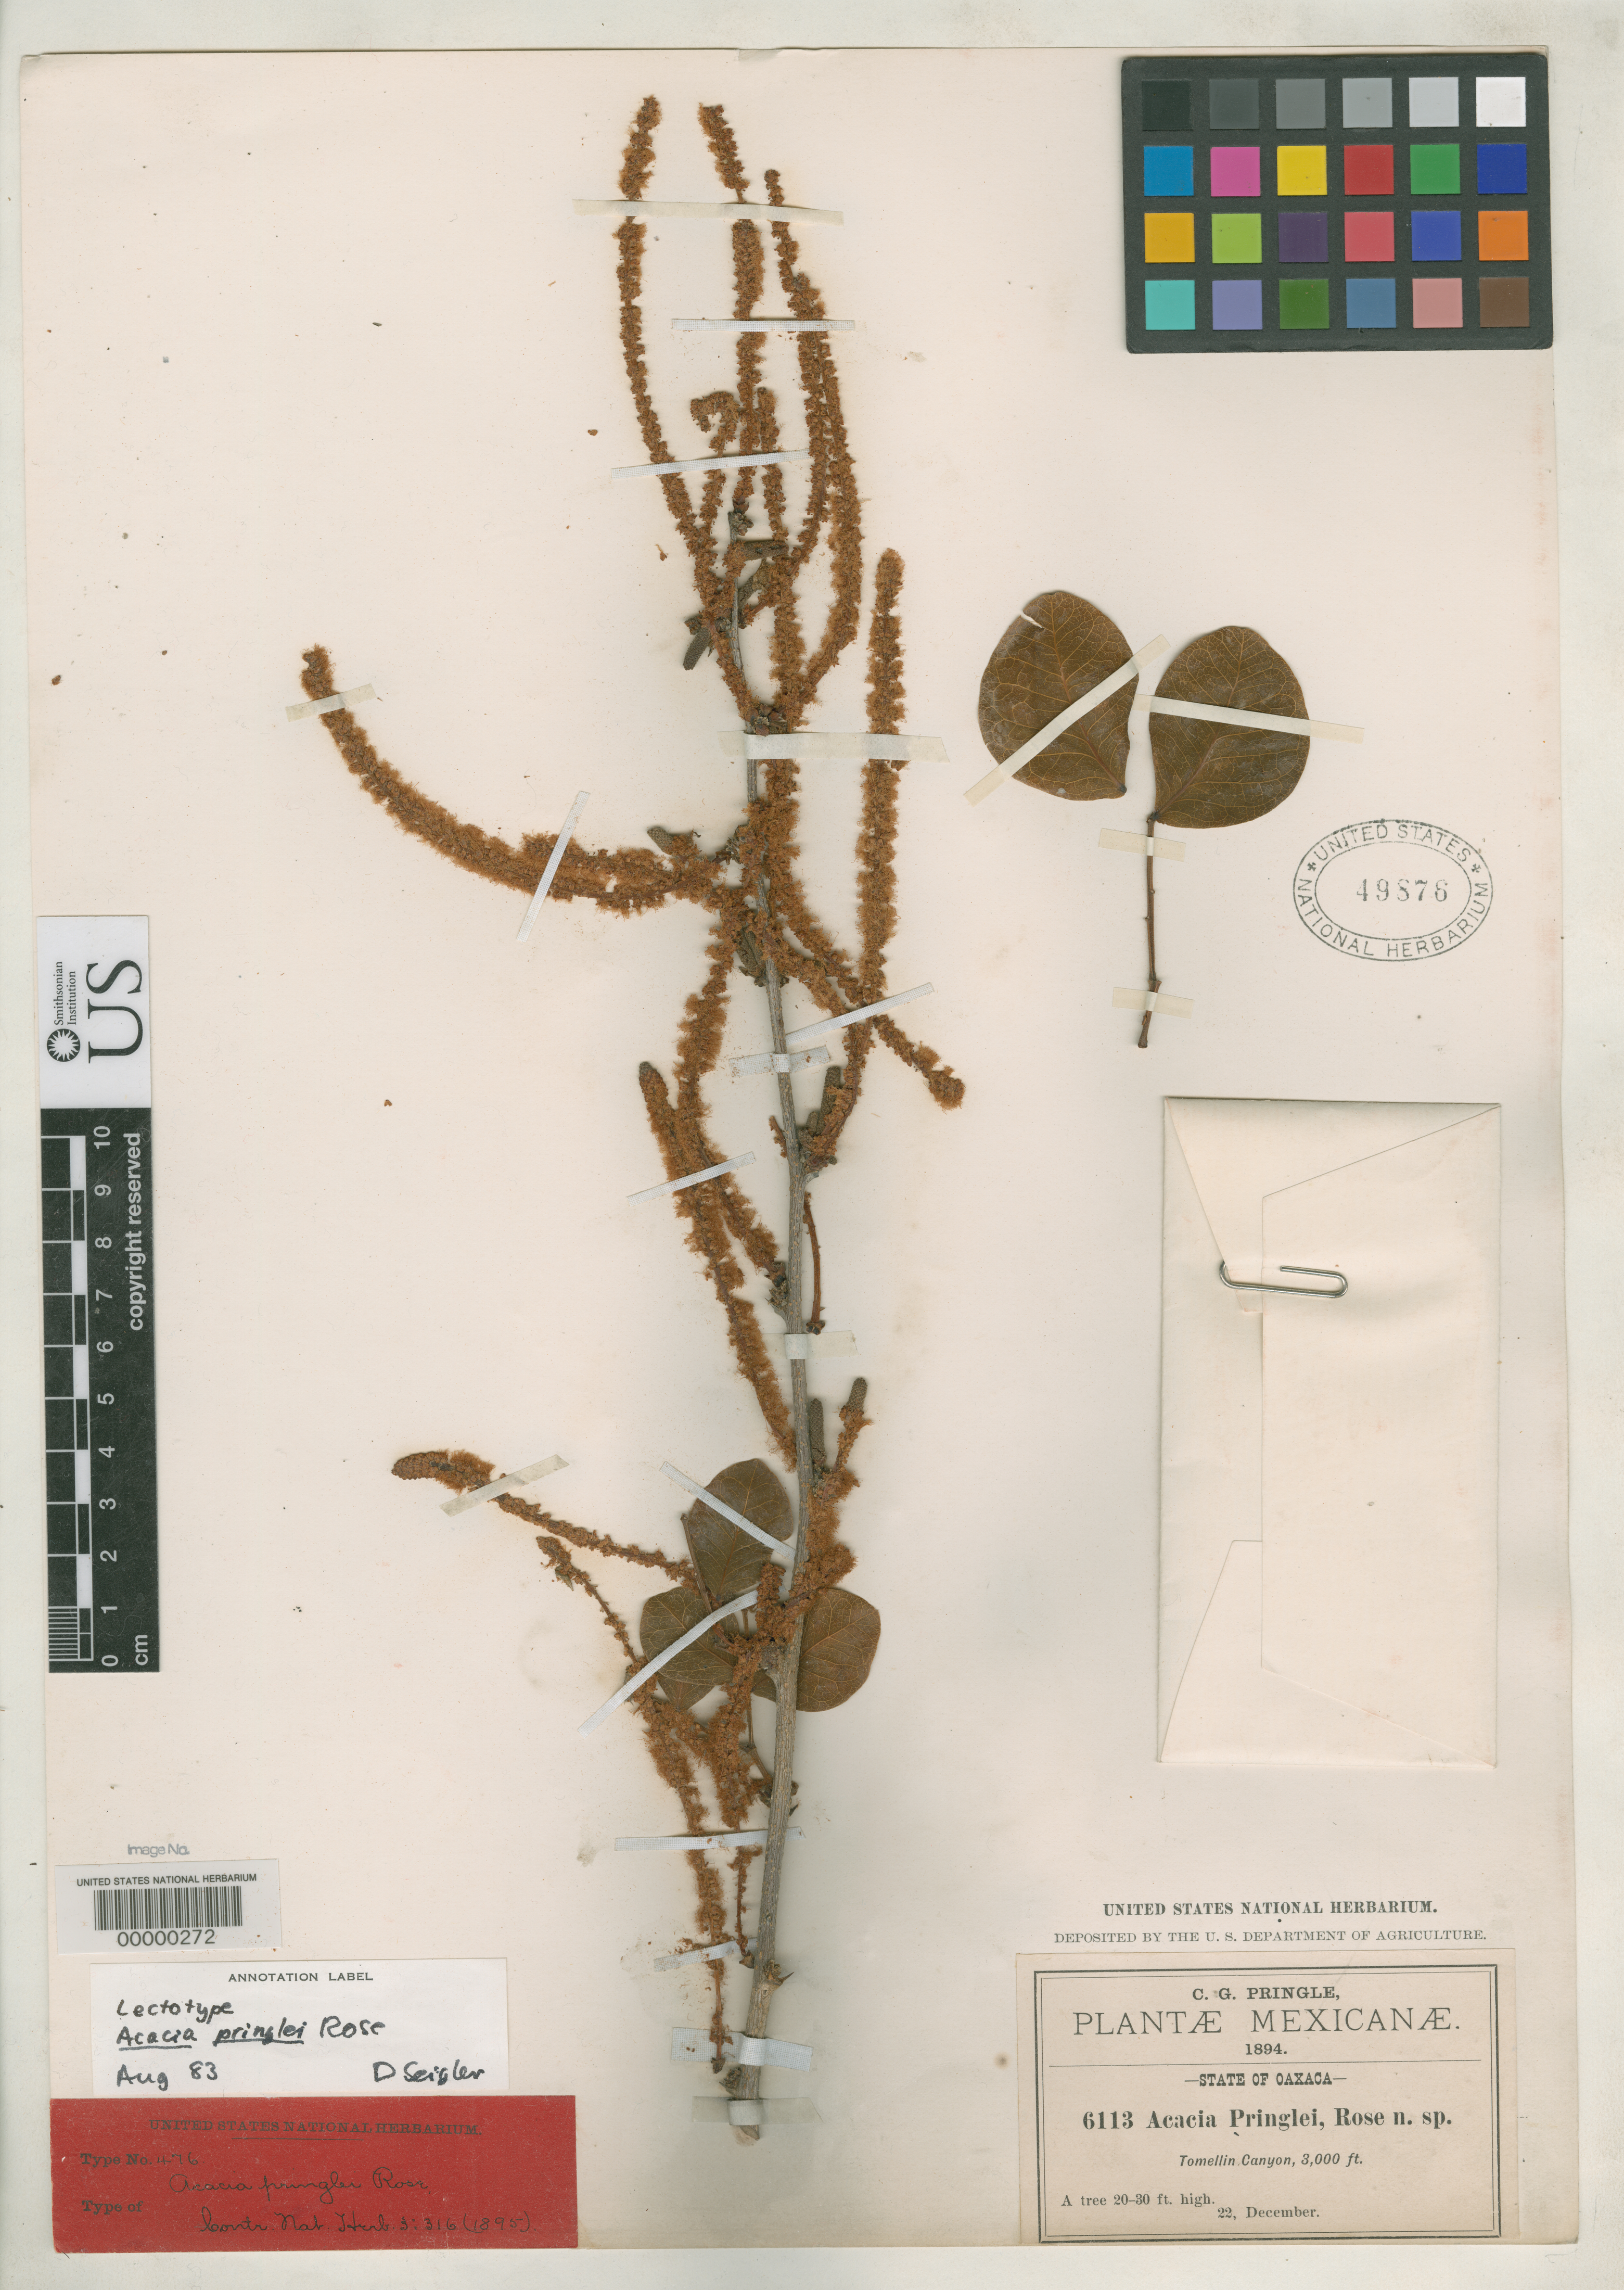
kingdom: Plantae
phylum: Tracheophyta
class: Magnoliopsida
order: Fabales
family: Fabaceae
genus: Acacia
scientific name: Acacia pringlei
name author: Rose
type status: Type Collection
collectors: C. G. Pringle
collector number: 6113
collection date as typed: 22 Dec 1894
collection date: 1894-12-22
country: Mexico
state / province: Oaxaca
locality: Tomillin Canyon.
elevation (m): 914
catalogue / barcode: US 49876